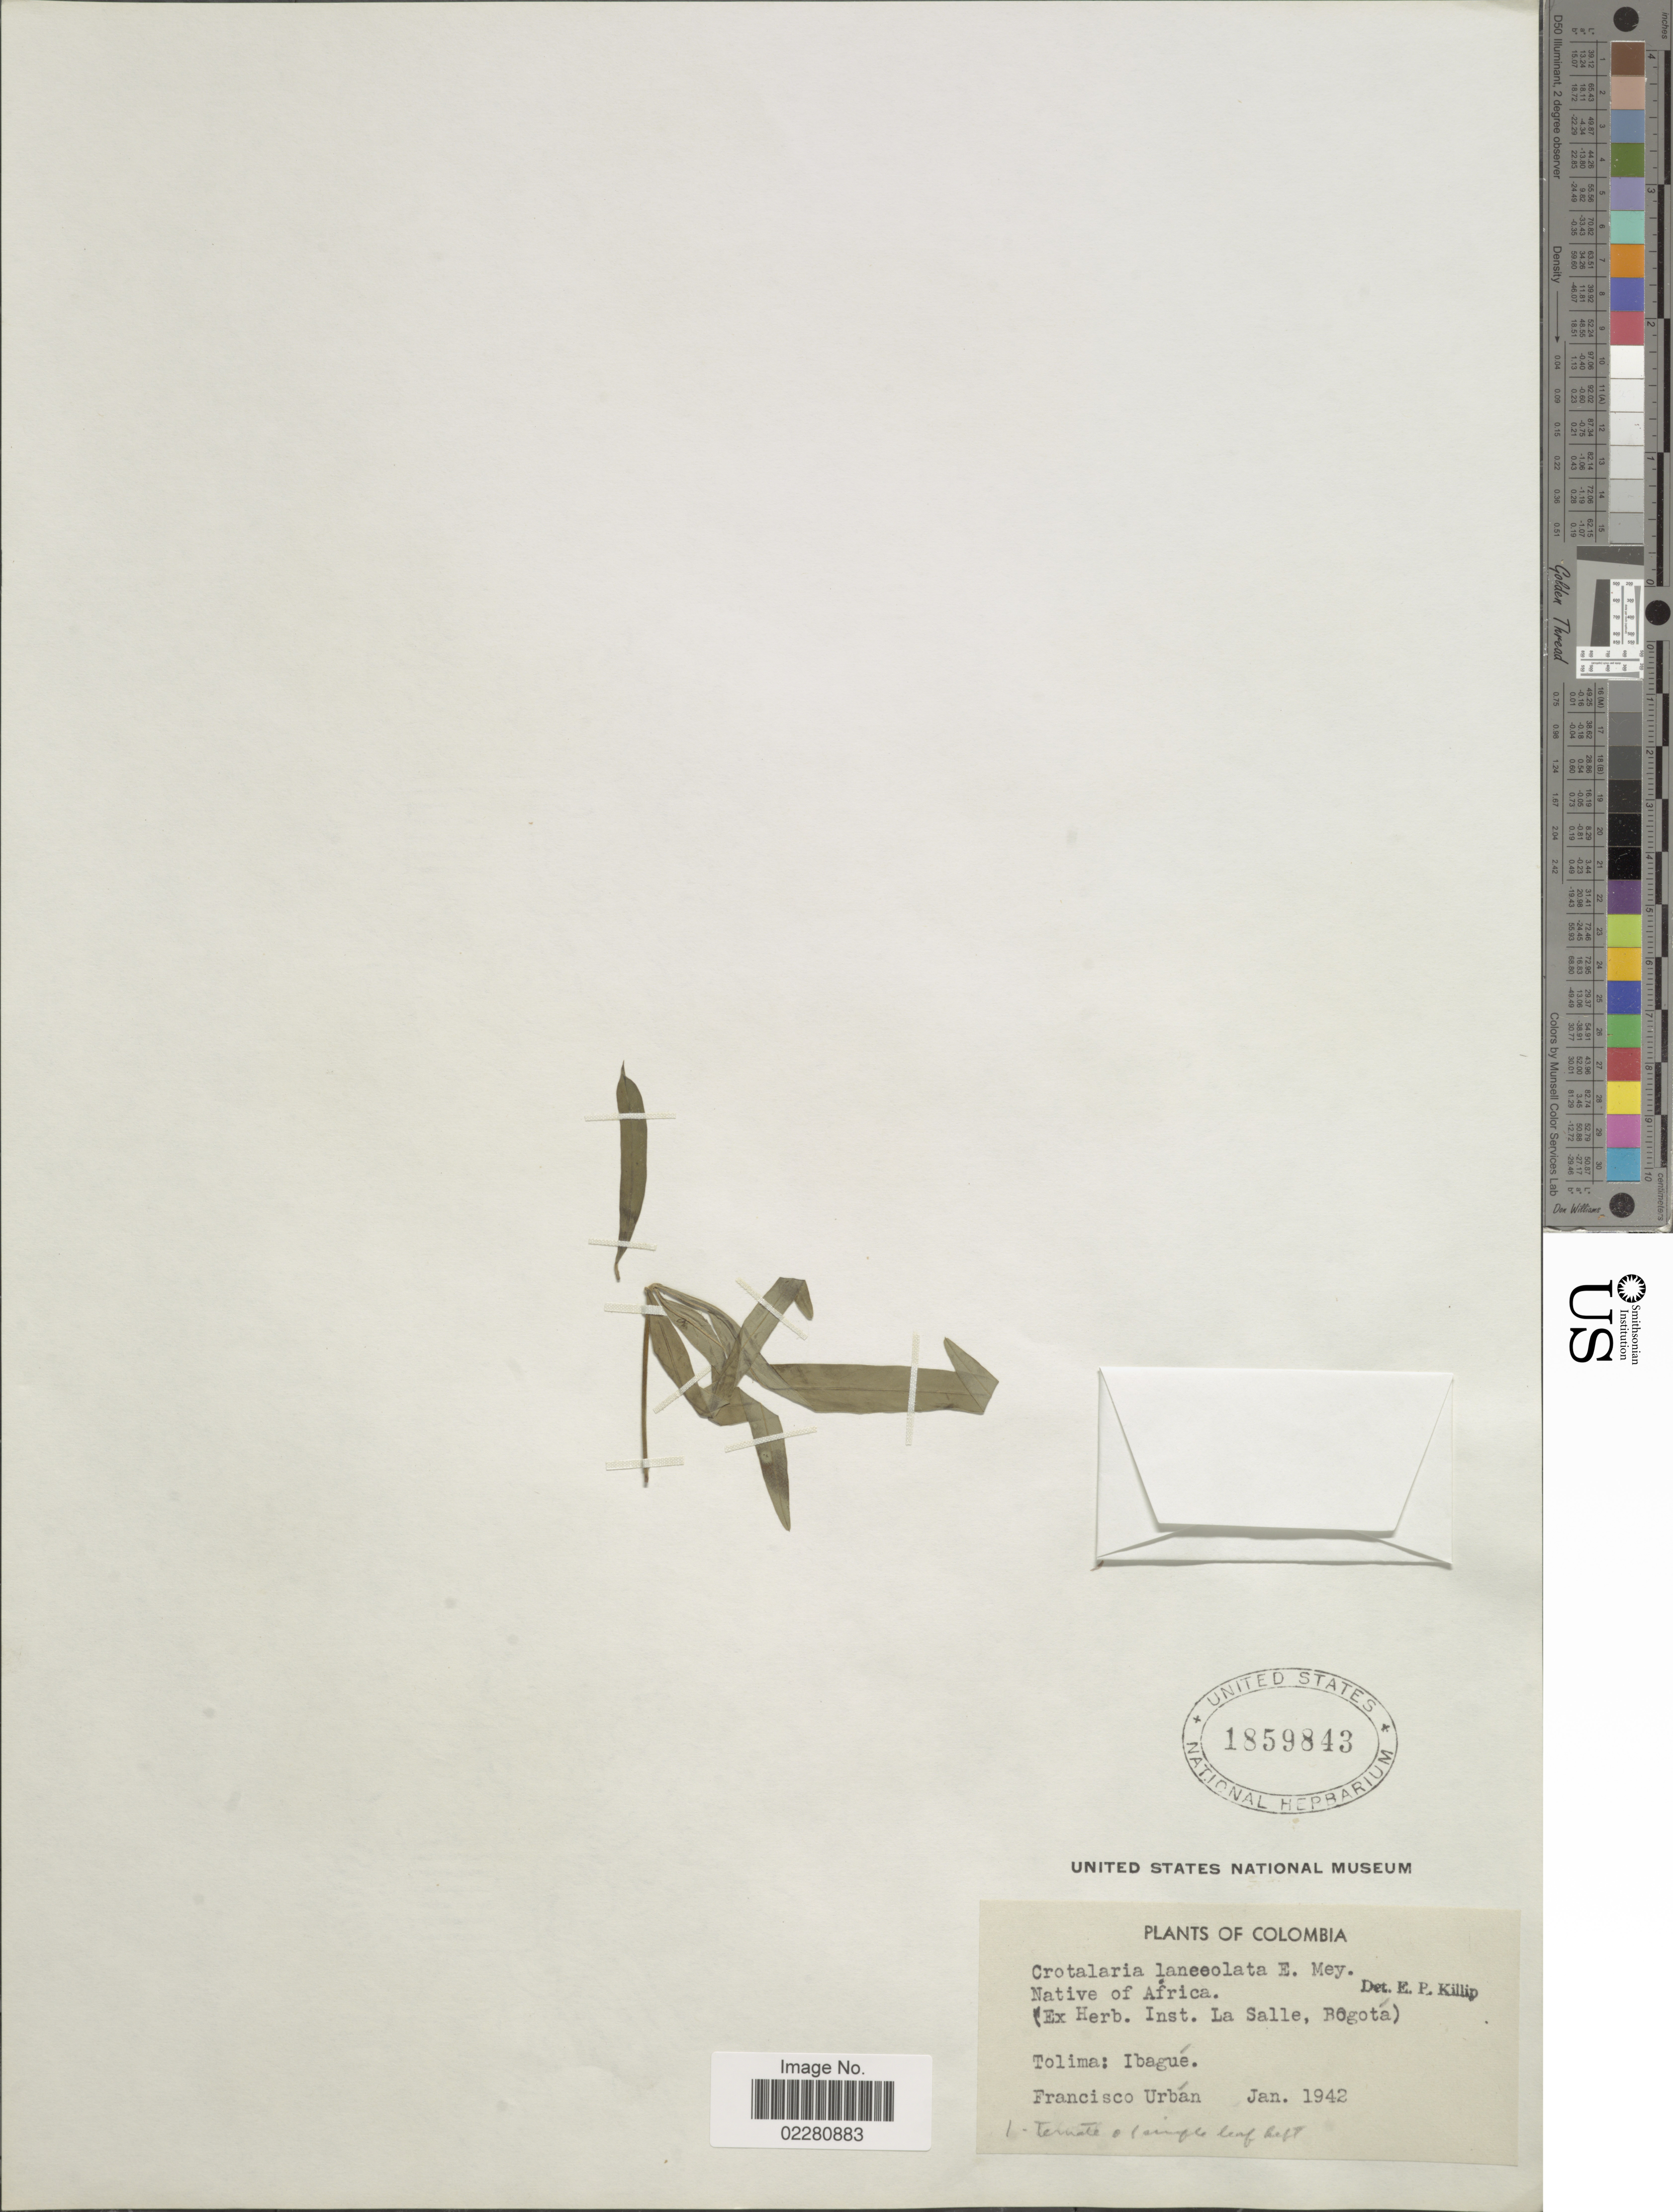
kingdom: Plantae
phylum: Tracheophyta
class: Magnoliopsida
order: Fabales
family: Fabaceae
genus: Crotalaria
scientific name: Crotalaria lanceolata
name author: E. Mey.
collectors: F. Urban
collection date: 1942-01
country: Colombia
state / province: Tolima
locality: Ibague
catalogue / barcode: US 1859843